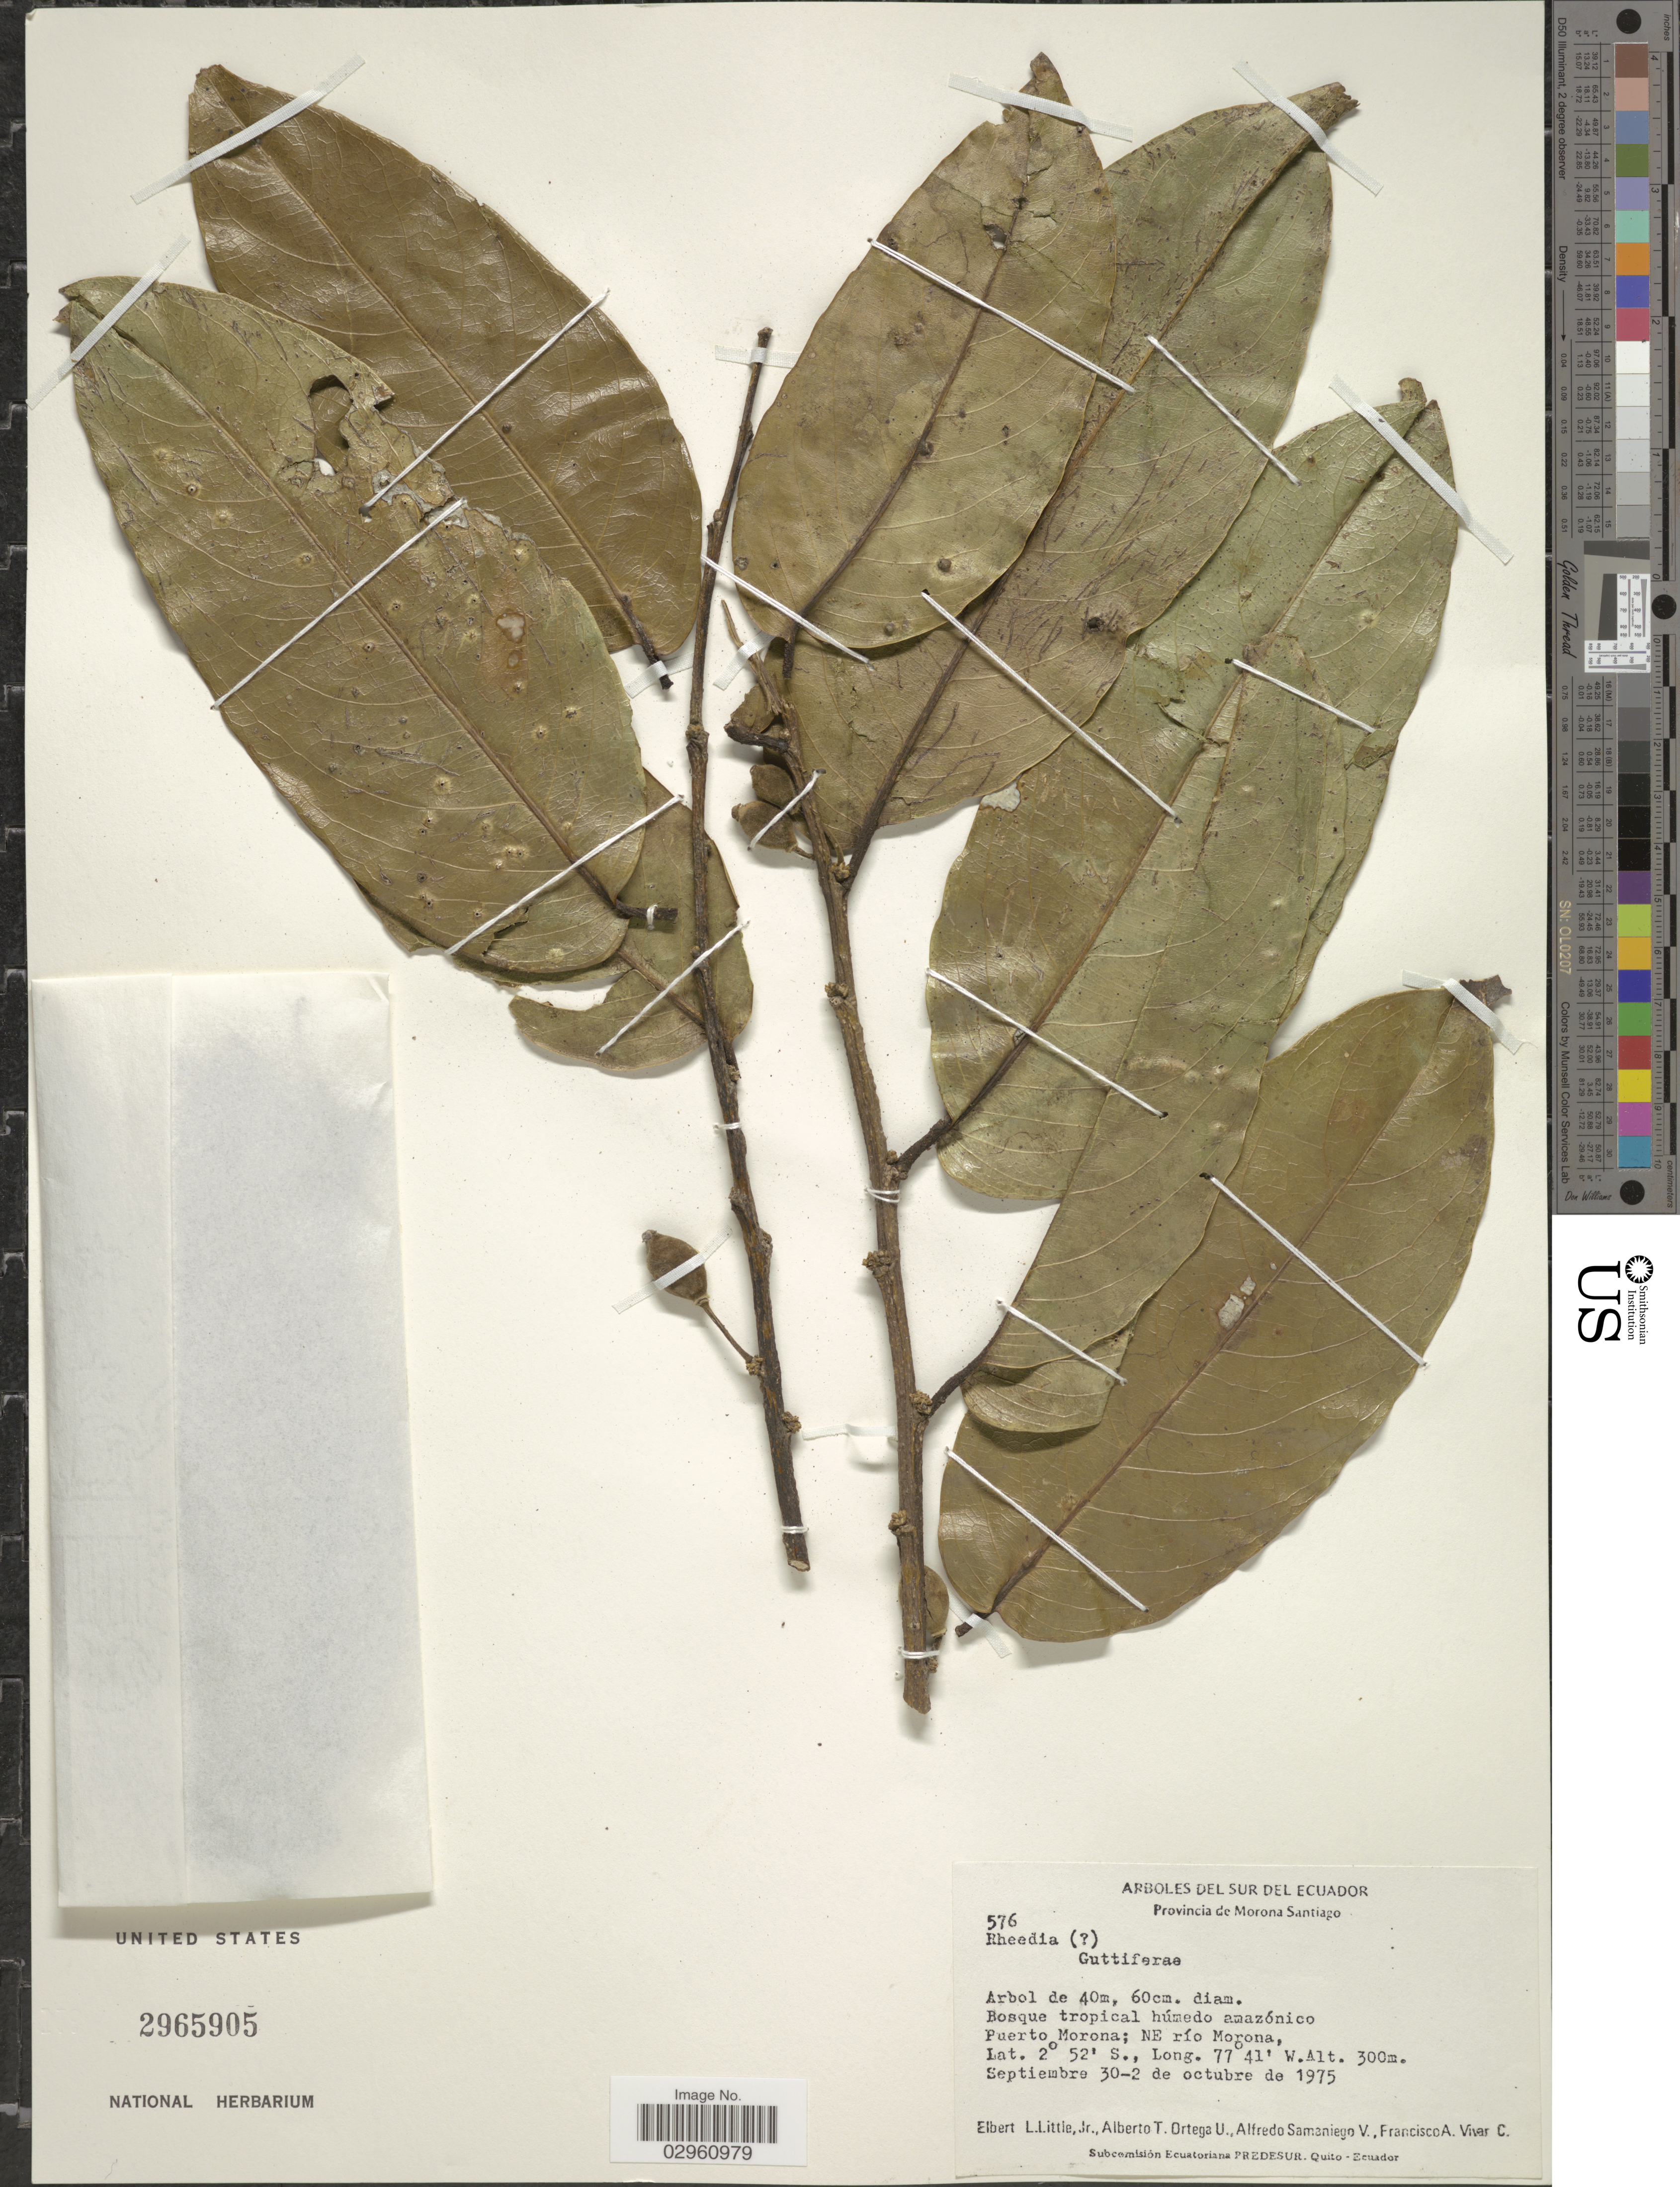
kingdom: Plantae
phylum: Tracheophyta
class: Magnoliopsida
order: Malpighiales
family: Putranjivaceae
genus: Drypetes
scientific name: Drypetes gentryana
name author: Vásquez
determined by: Strong, Mark T., (BOT), Smithsonian Institution - National Museum of Natural History (UNITED STATES)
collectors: E. L. Little, A. T. Ortega U., A. V. Samaniego & F. A. Vivar C.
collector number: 576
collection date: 1975-09-30/1975-10-02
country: Ecuador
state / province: Morona-Santiago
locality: Sur del Ecuador. Provincia de Morona Santiago. Puerto Morona; NE río Morona.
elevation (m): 300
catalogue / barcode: US 2965905